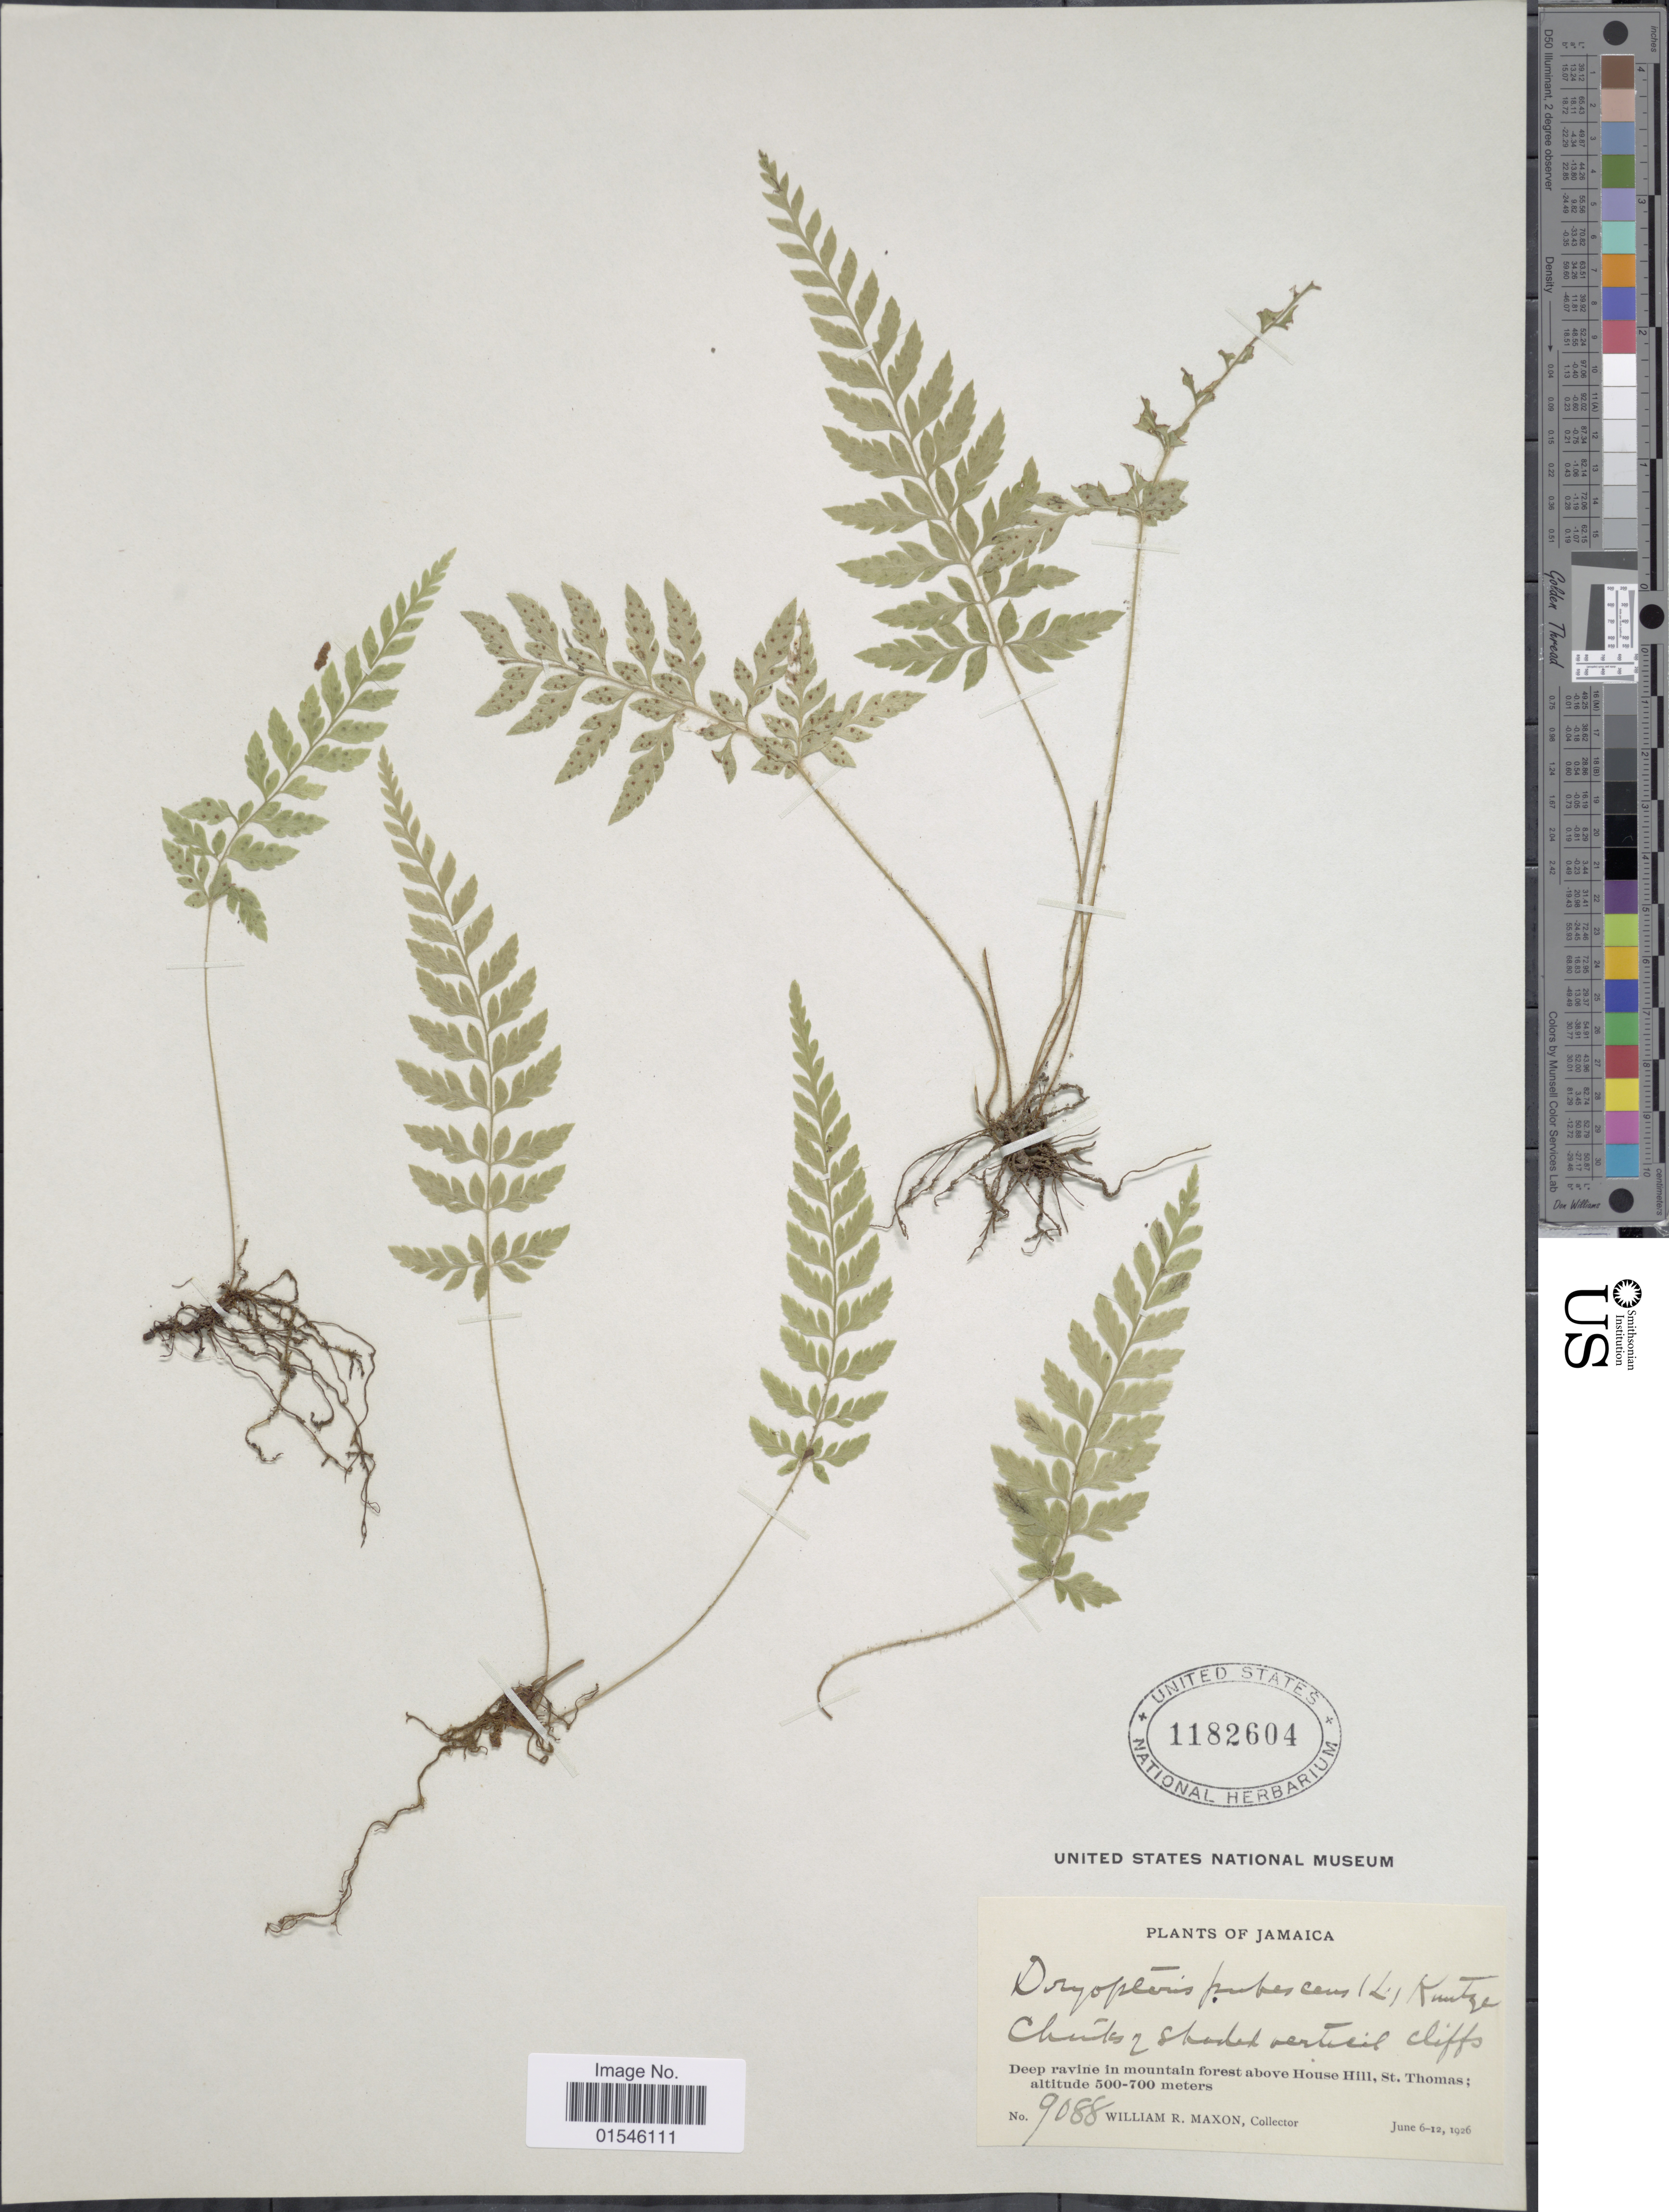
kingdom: Plantae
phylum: Tracheophyta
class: Polypodiopsida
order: Polypodiales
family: Dryopteridaceae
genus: Polystichopsis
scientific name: Polystichopsis pubescens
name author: (L.) C.V. Morton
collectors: W. R. Maxon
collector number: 9088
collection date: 1926-06-06/1926-06-12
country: Jamaica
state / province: Saint Thomas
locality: Deep ravine in mountain forest above House Hills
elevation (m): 500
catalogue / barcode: US 1182604